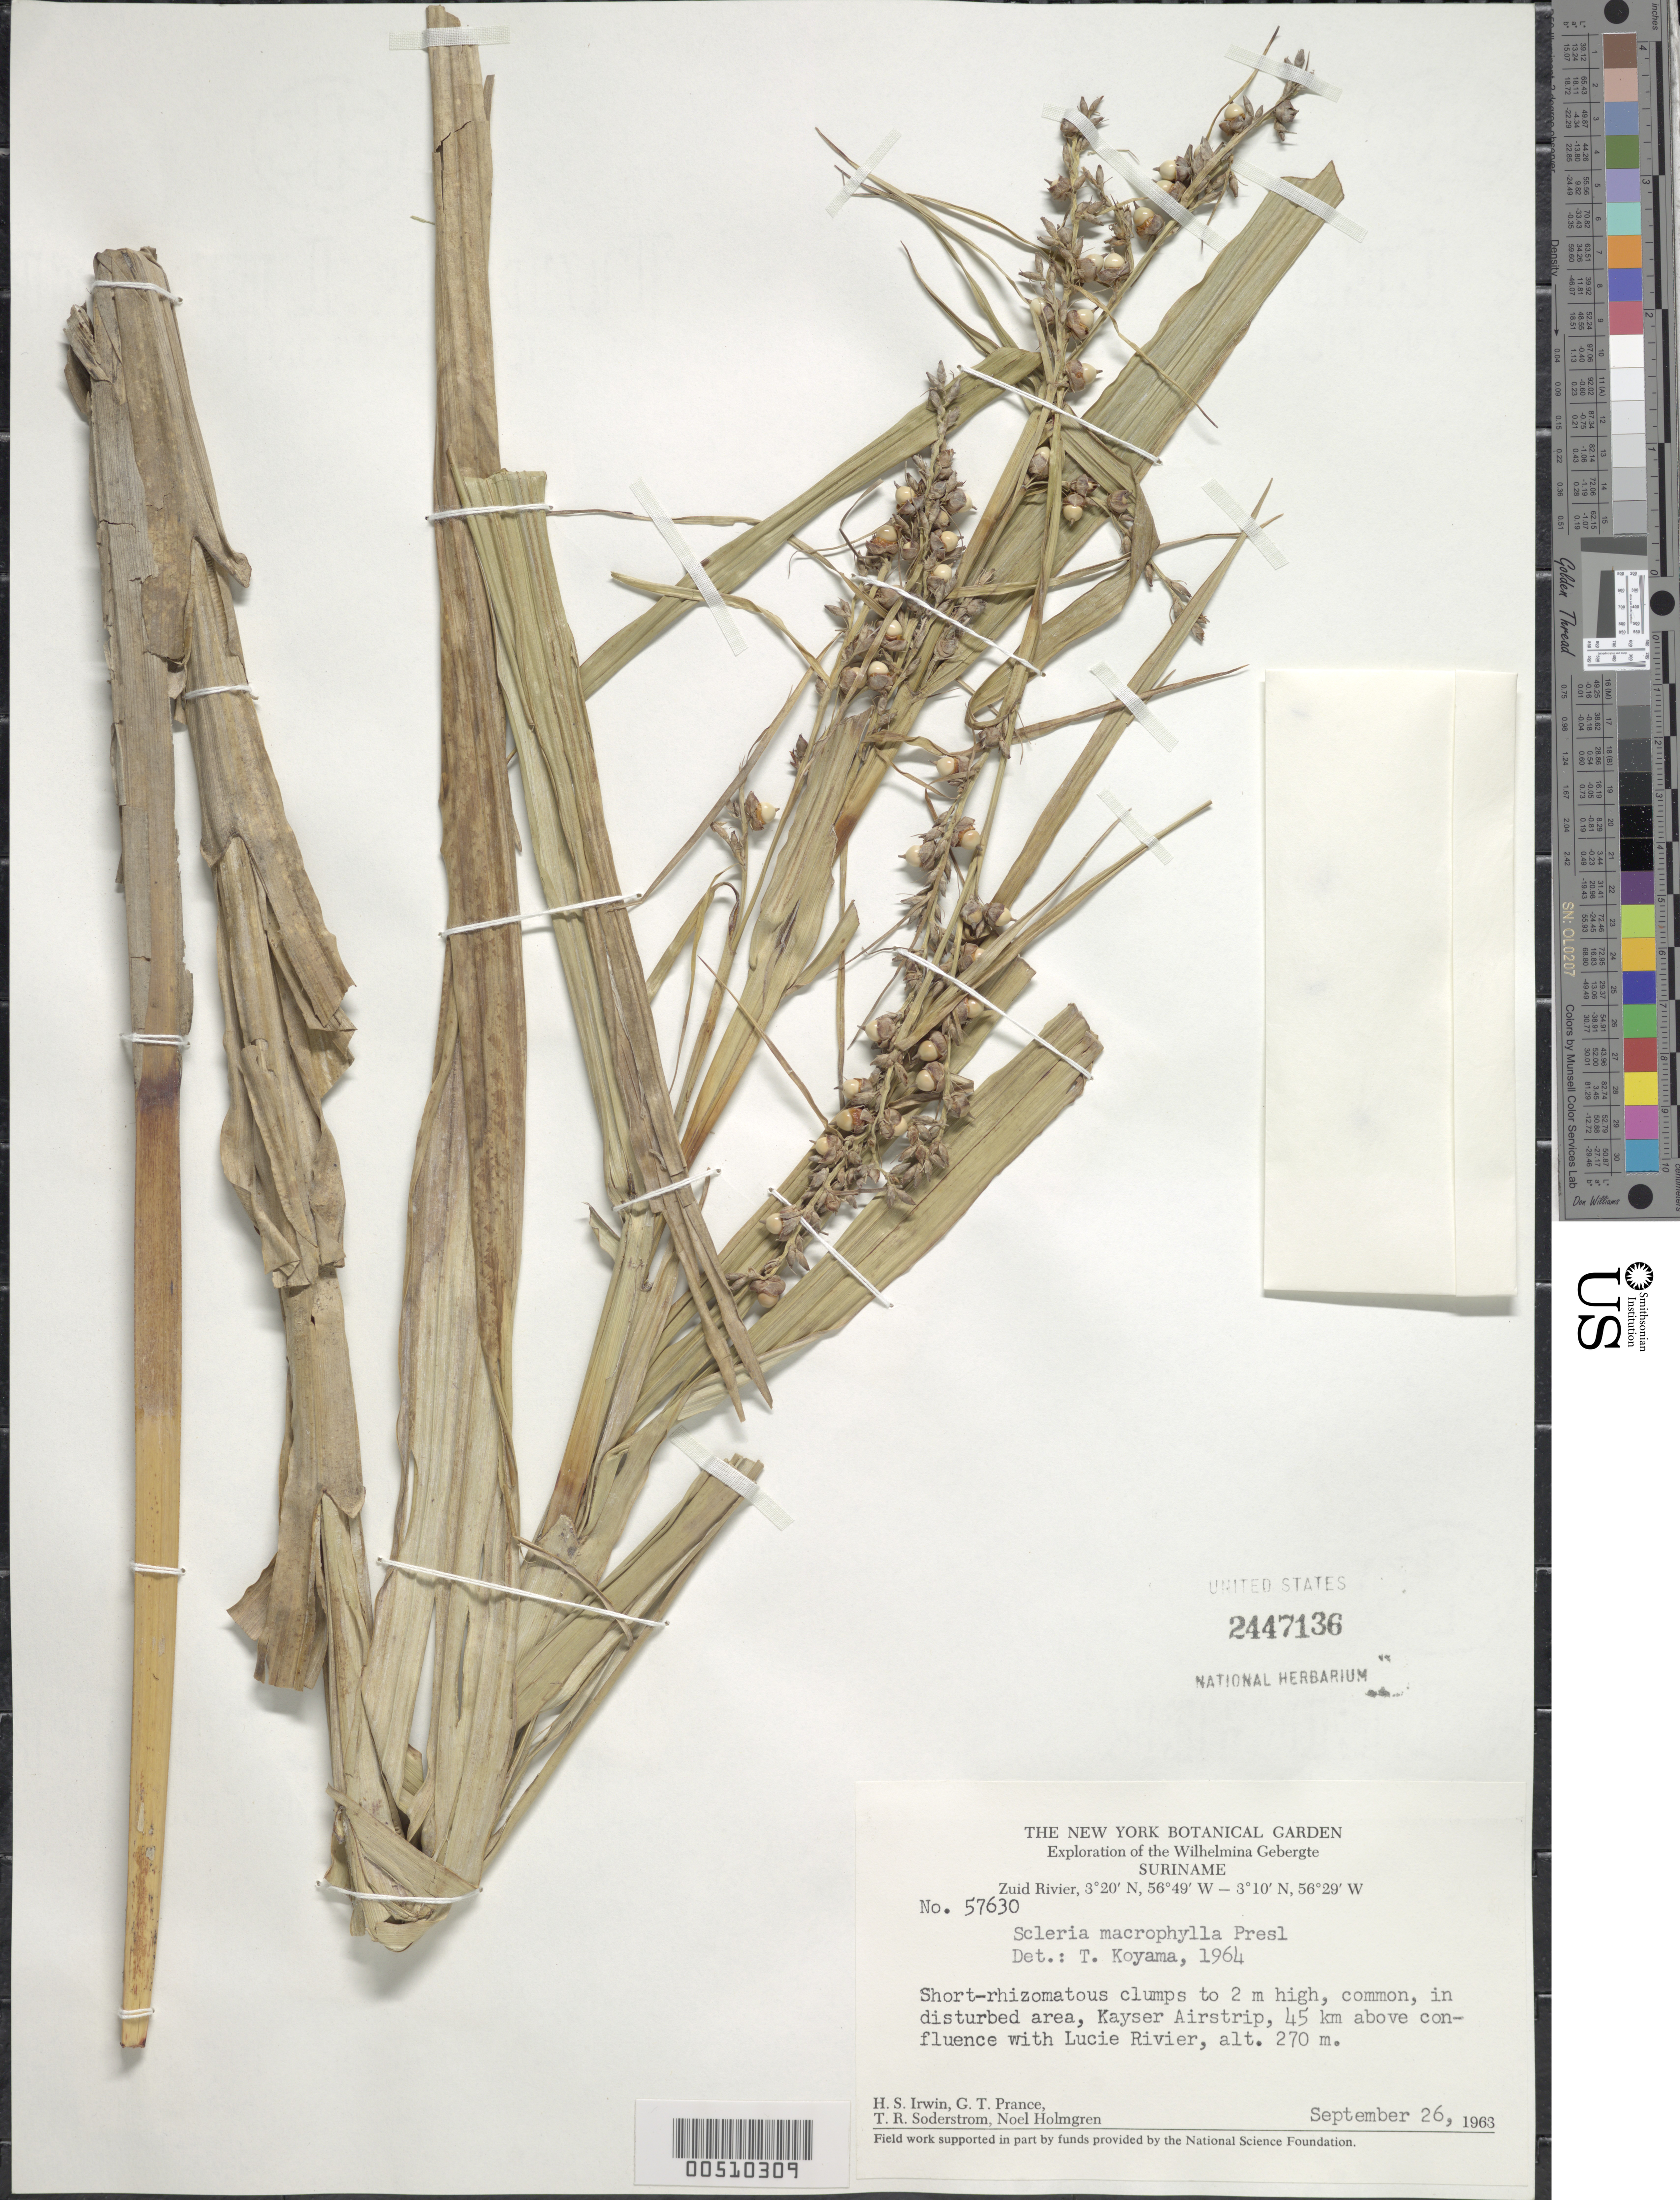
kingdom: Plantae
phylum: Tracheophyta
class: Liliopsida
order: Poales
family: Cyperaceae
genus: Scleria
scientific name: Scleria macrophylla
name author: J. Presl & C. Presl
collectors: H. Irwin, G. T. Prance, T. R. Soderstrom & N. H. Holmgren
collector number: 57630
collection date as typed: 26 Sep 1963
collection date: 1963-09-26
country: Suriname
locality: Zuid River, Kayser Airstrip, 45 km above confluence with Lucie Rivier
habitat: In disturbed area.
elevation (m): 270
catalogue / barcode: US 2447236